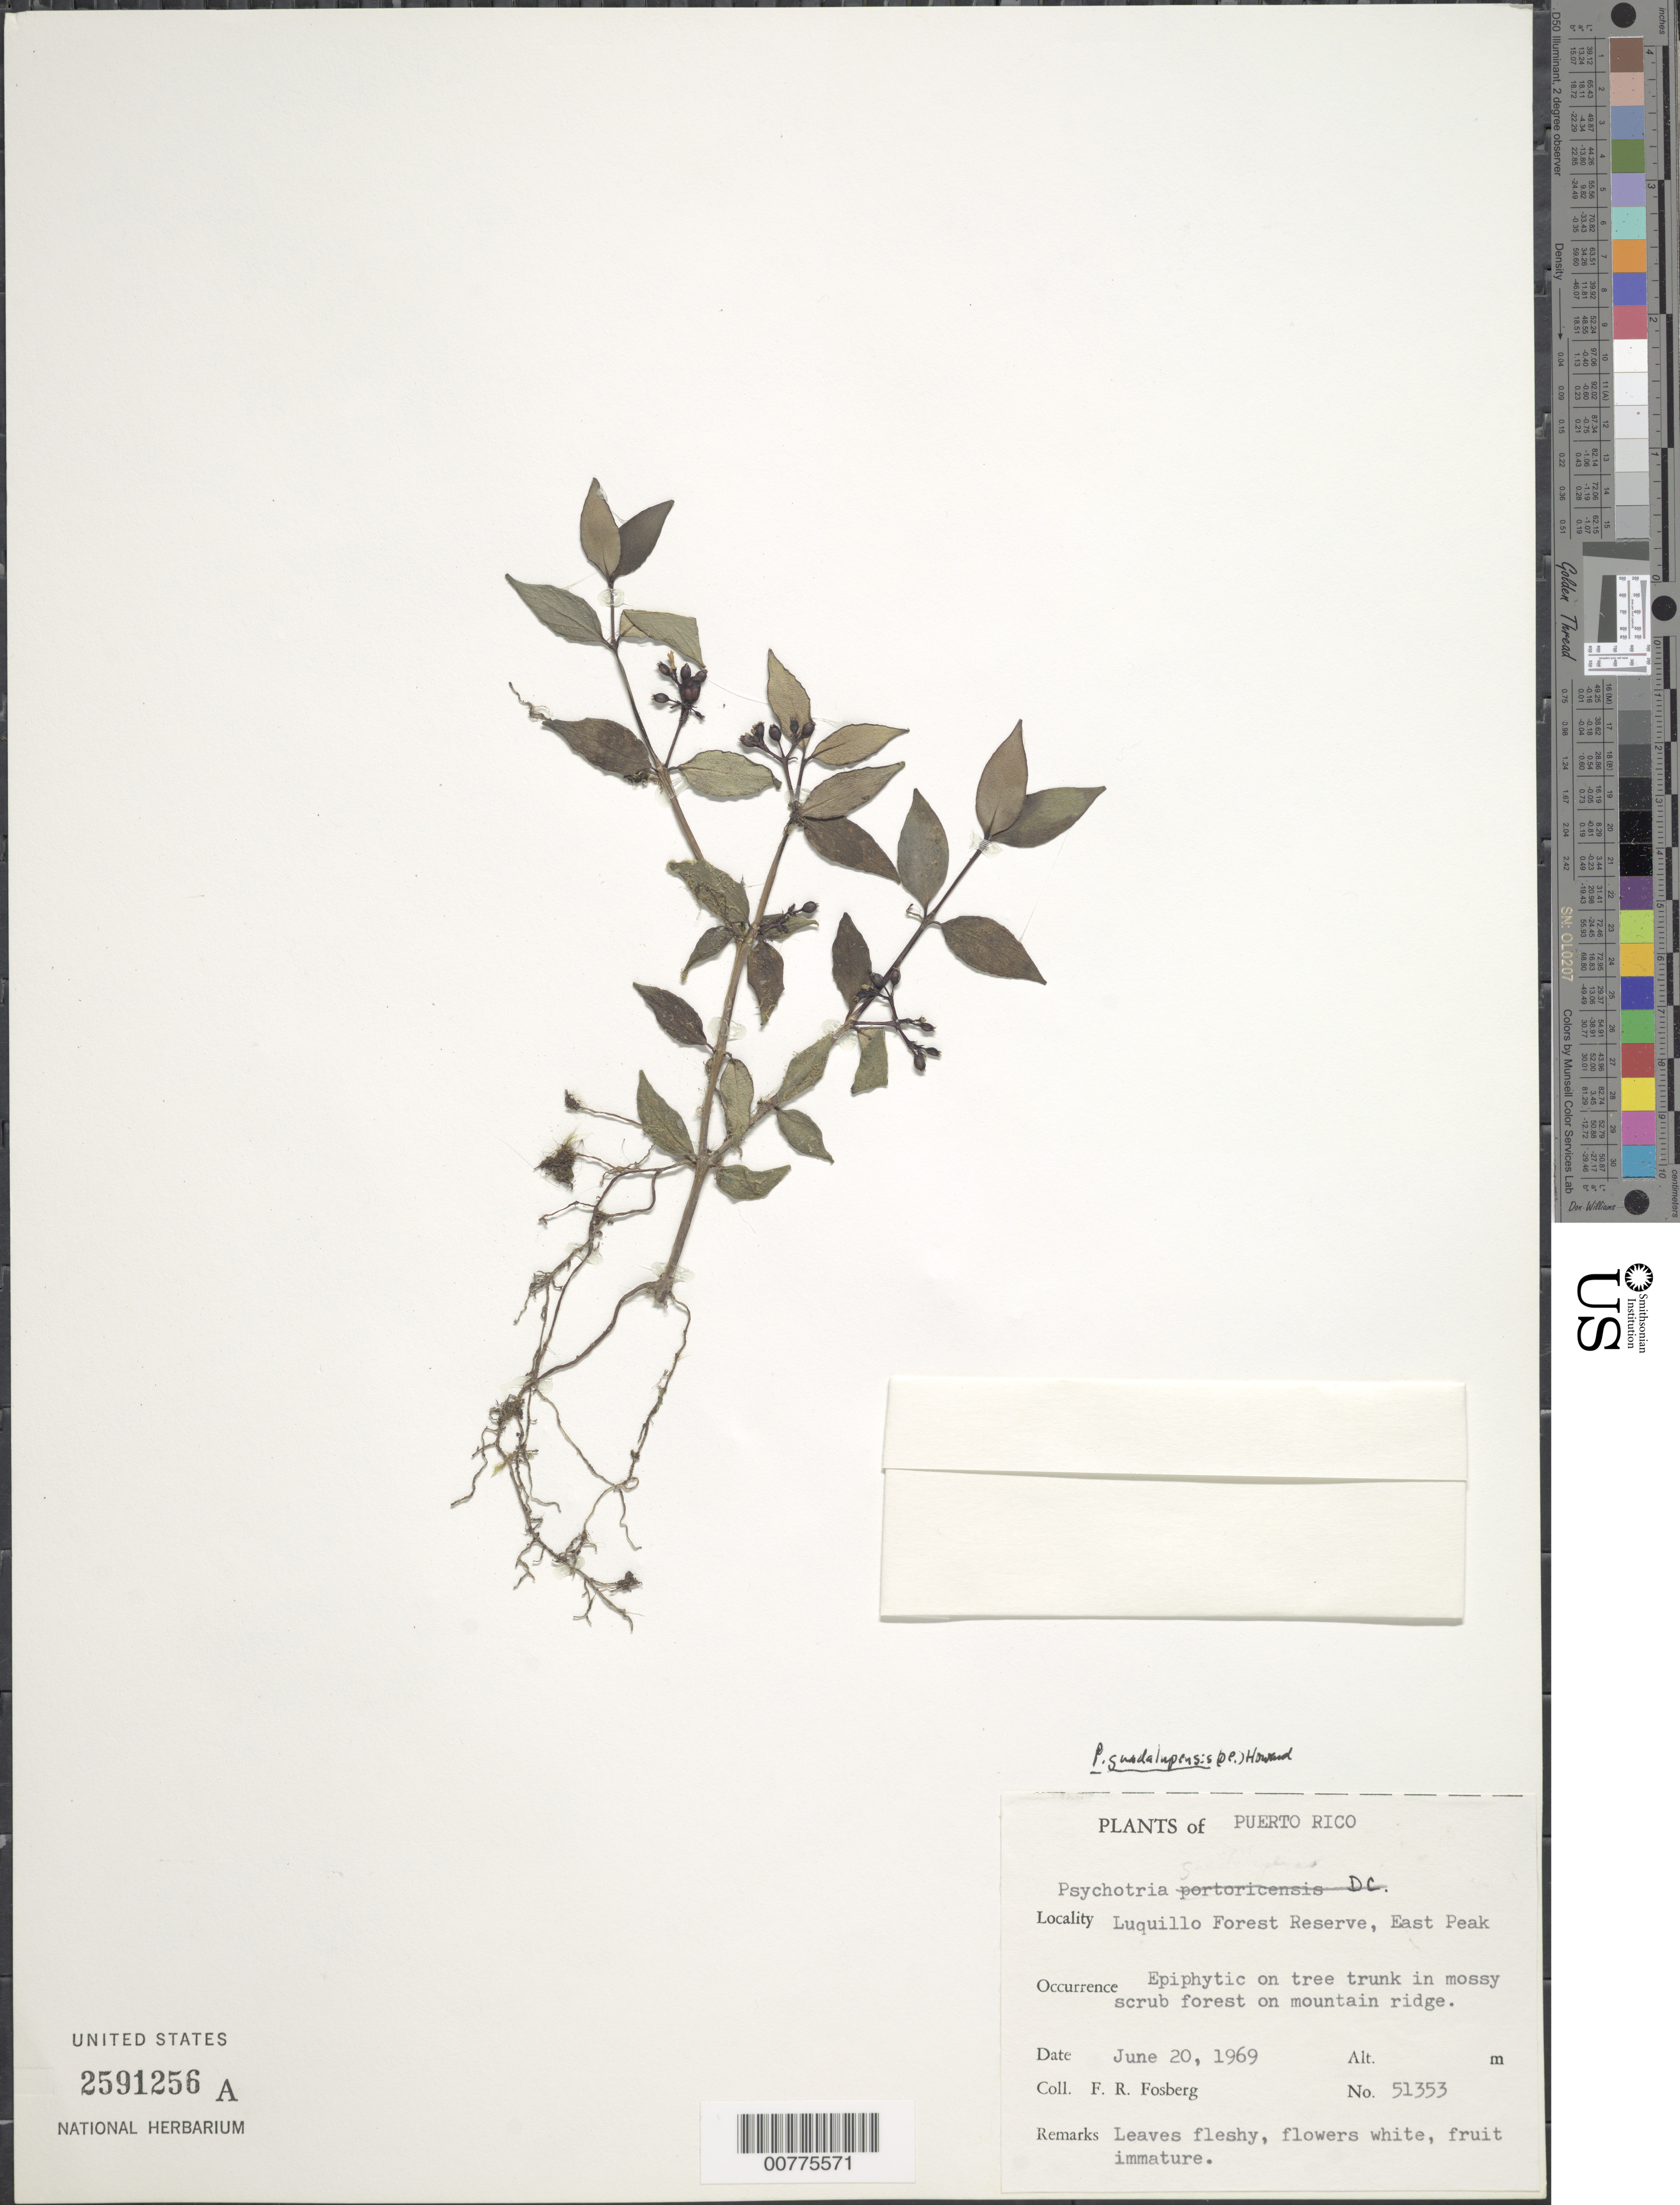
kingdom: Plantae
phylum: Tracheophyta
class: Magnoliopsida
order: Gentianales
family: Rubiaceae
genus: Notopleura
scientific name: Notopleura guadalupensis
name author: (DC.) C.M. Taylor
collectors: F. R. Fosberg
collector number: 51353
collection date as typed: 20 Jun 1969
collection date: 1969-06-20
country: Puerto Rico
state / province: Luquillo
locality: Luquillo Forest Reserve, East Peak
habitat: Epiphytic on tree trunk in mossy scrub forest on mountain ridge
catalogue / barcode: US 2591256A